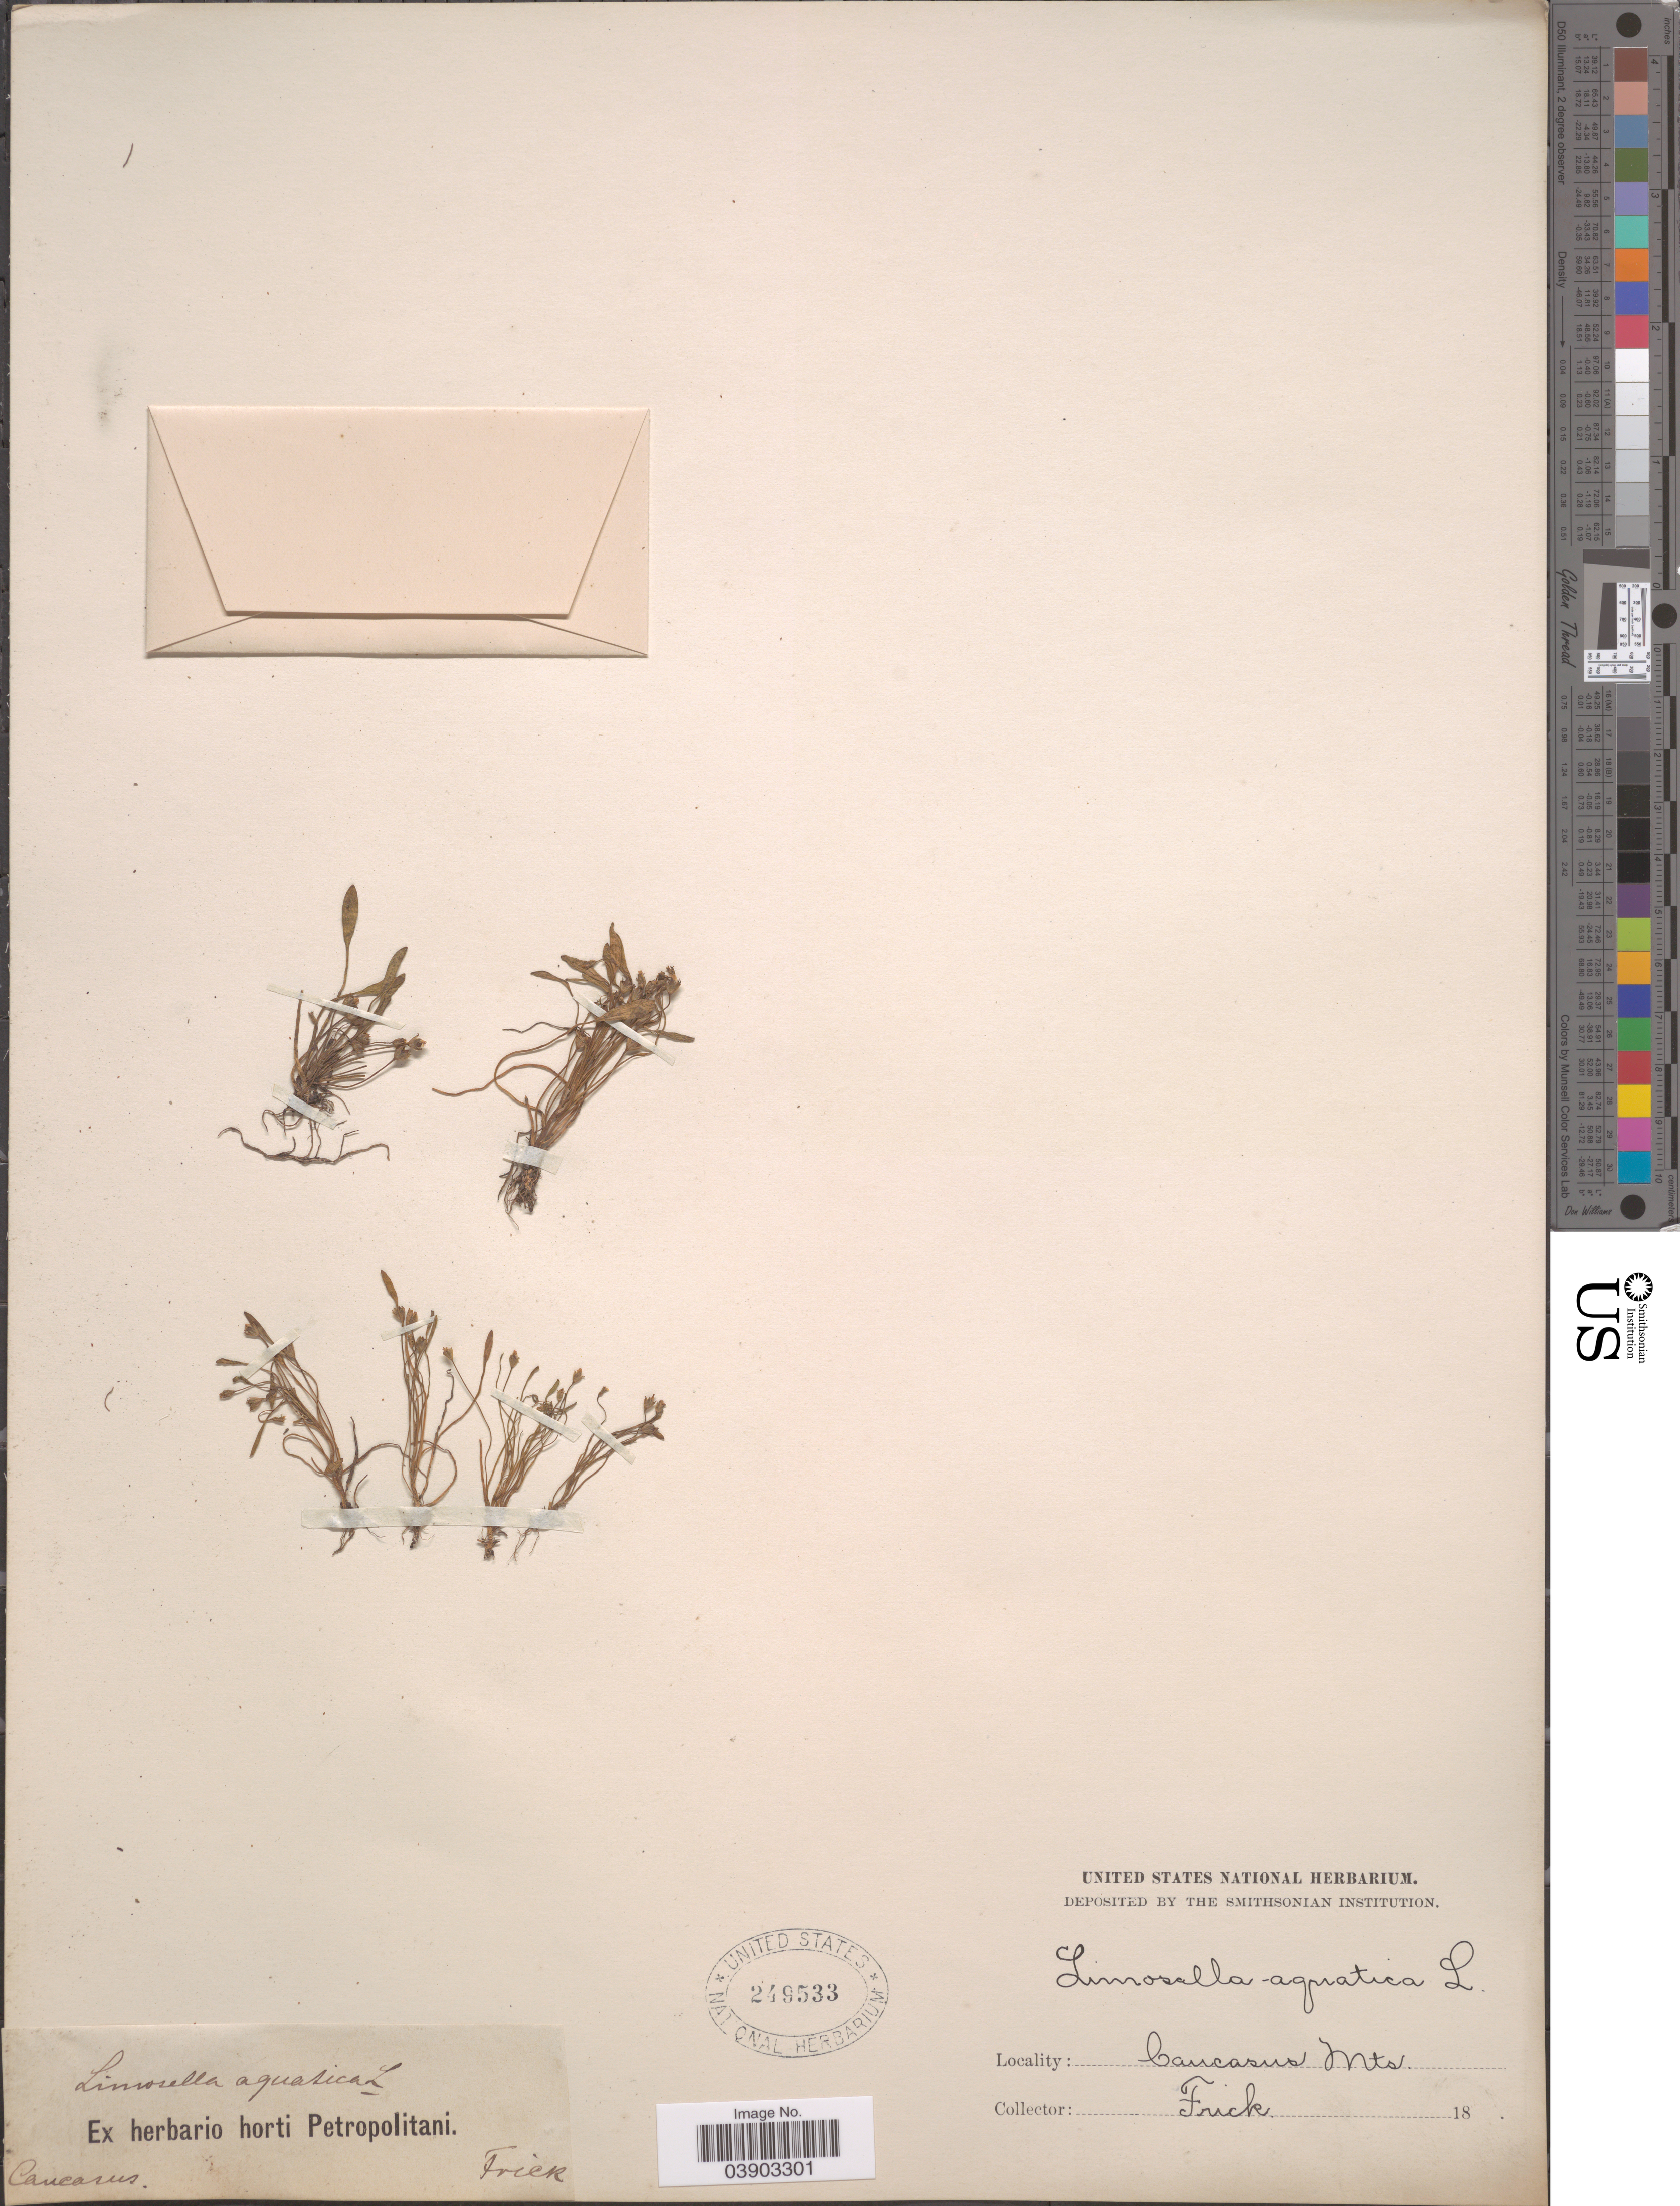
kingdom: Plantae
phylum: Tracheophyta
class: Magnoliopsida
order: Lamiales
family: Scrophulariaceae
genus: Limosella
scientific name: Limosella aquatica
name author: L.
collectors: Frick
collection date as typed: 18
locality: Caucasus. Caucasus Mts.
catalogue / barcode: US 249533